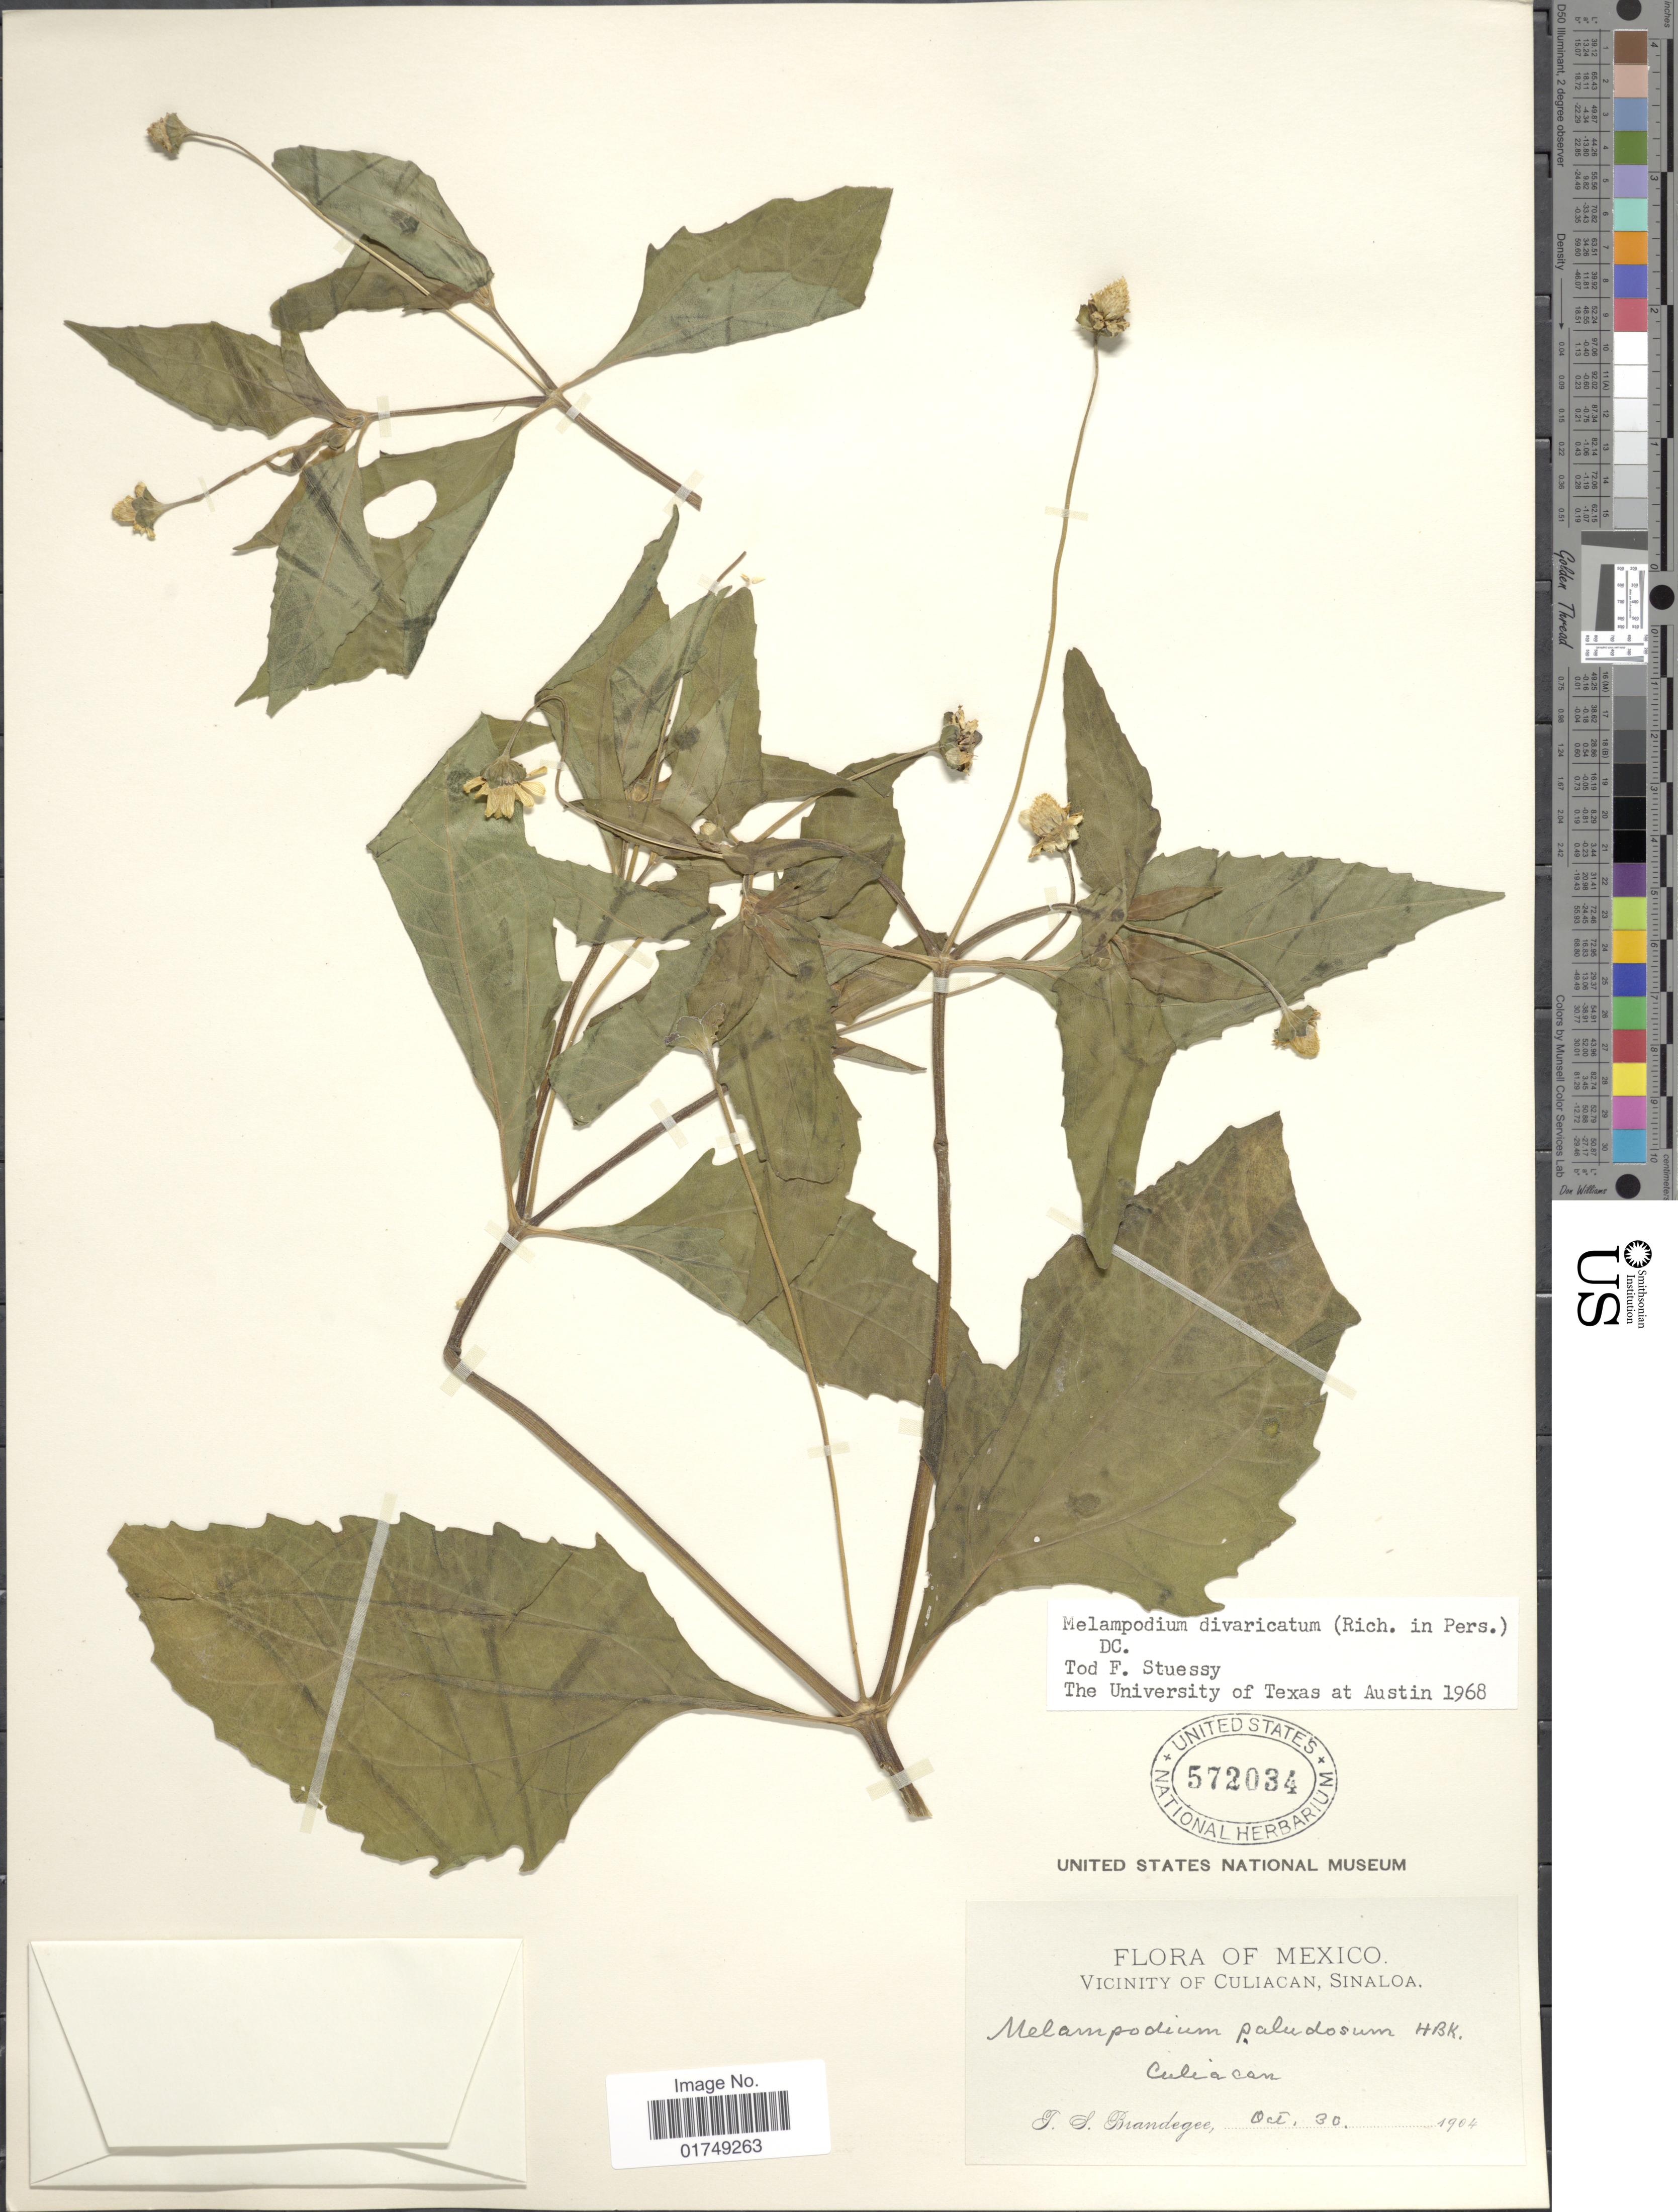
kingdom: Plantae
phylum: Tracheophyta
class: Magnoliopsida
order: Asterales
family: Asteraceae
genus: Melampodium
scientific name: Melampodium divaricatum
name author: (Rich.) DC.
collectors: T. S. Brandegee (herbarium)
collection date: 1904-10-30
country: Mexico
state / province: Sinaloa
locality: Vicinity of Culiacan, Culiacan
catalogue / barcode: US 572034